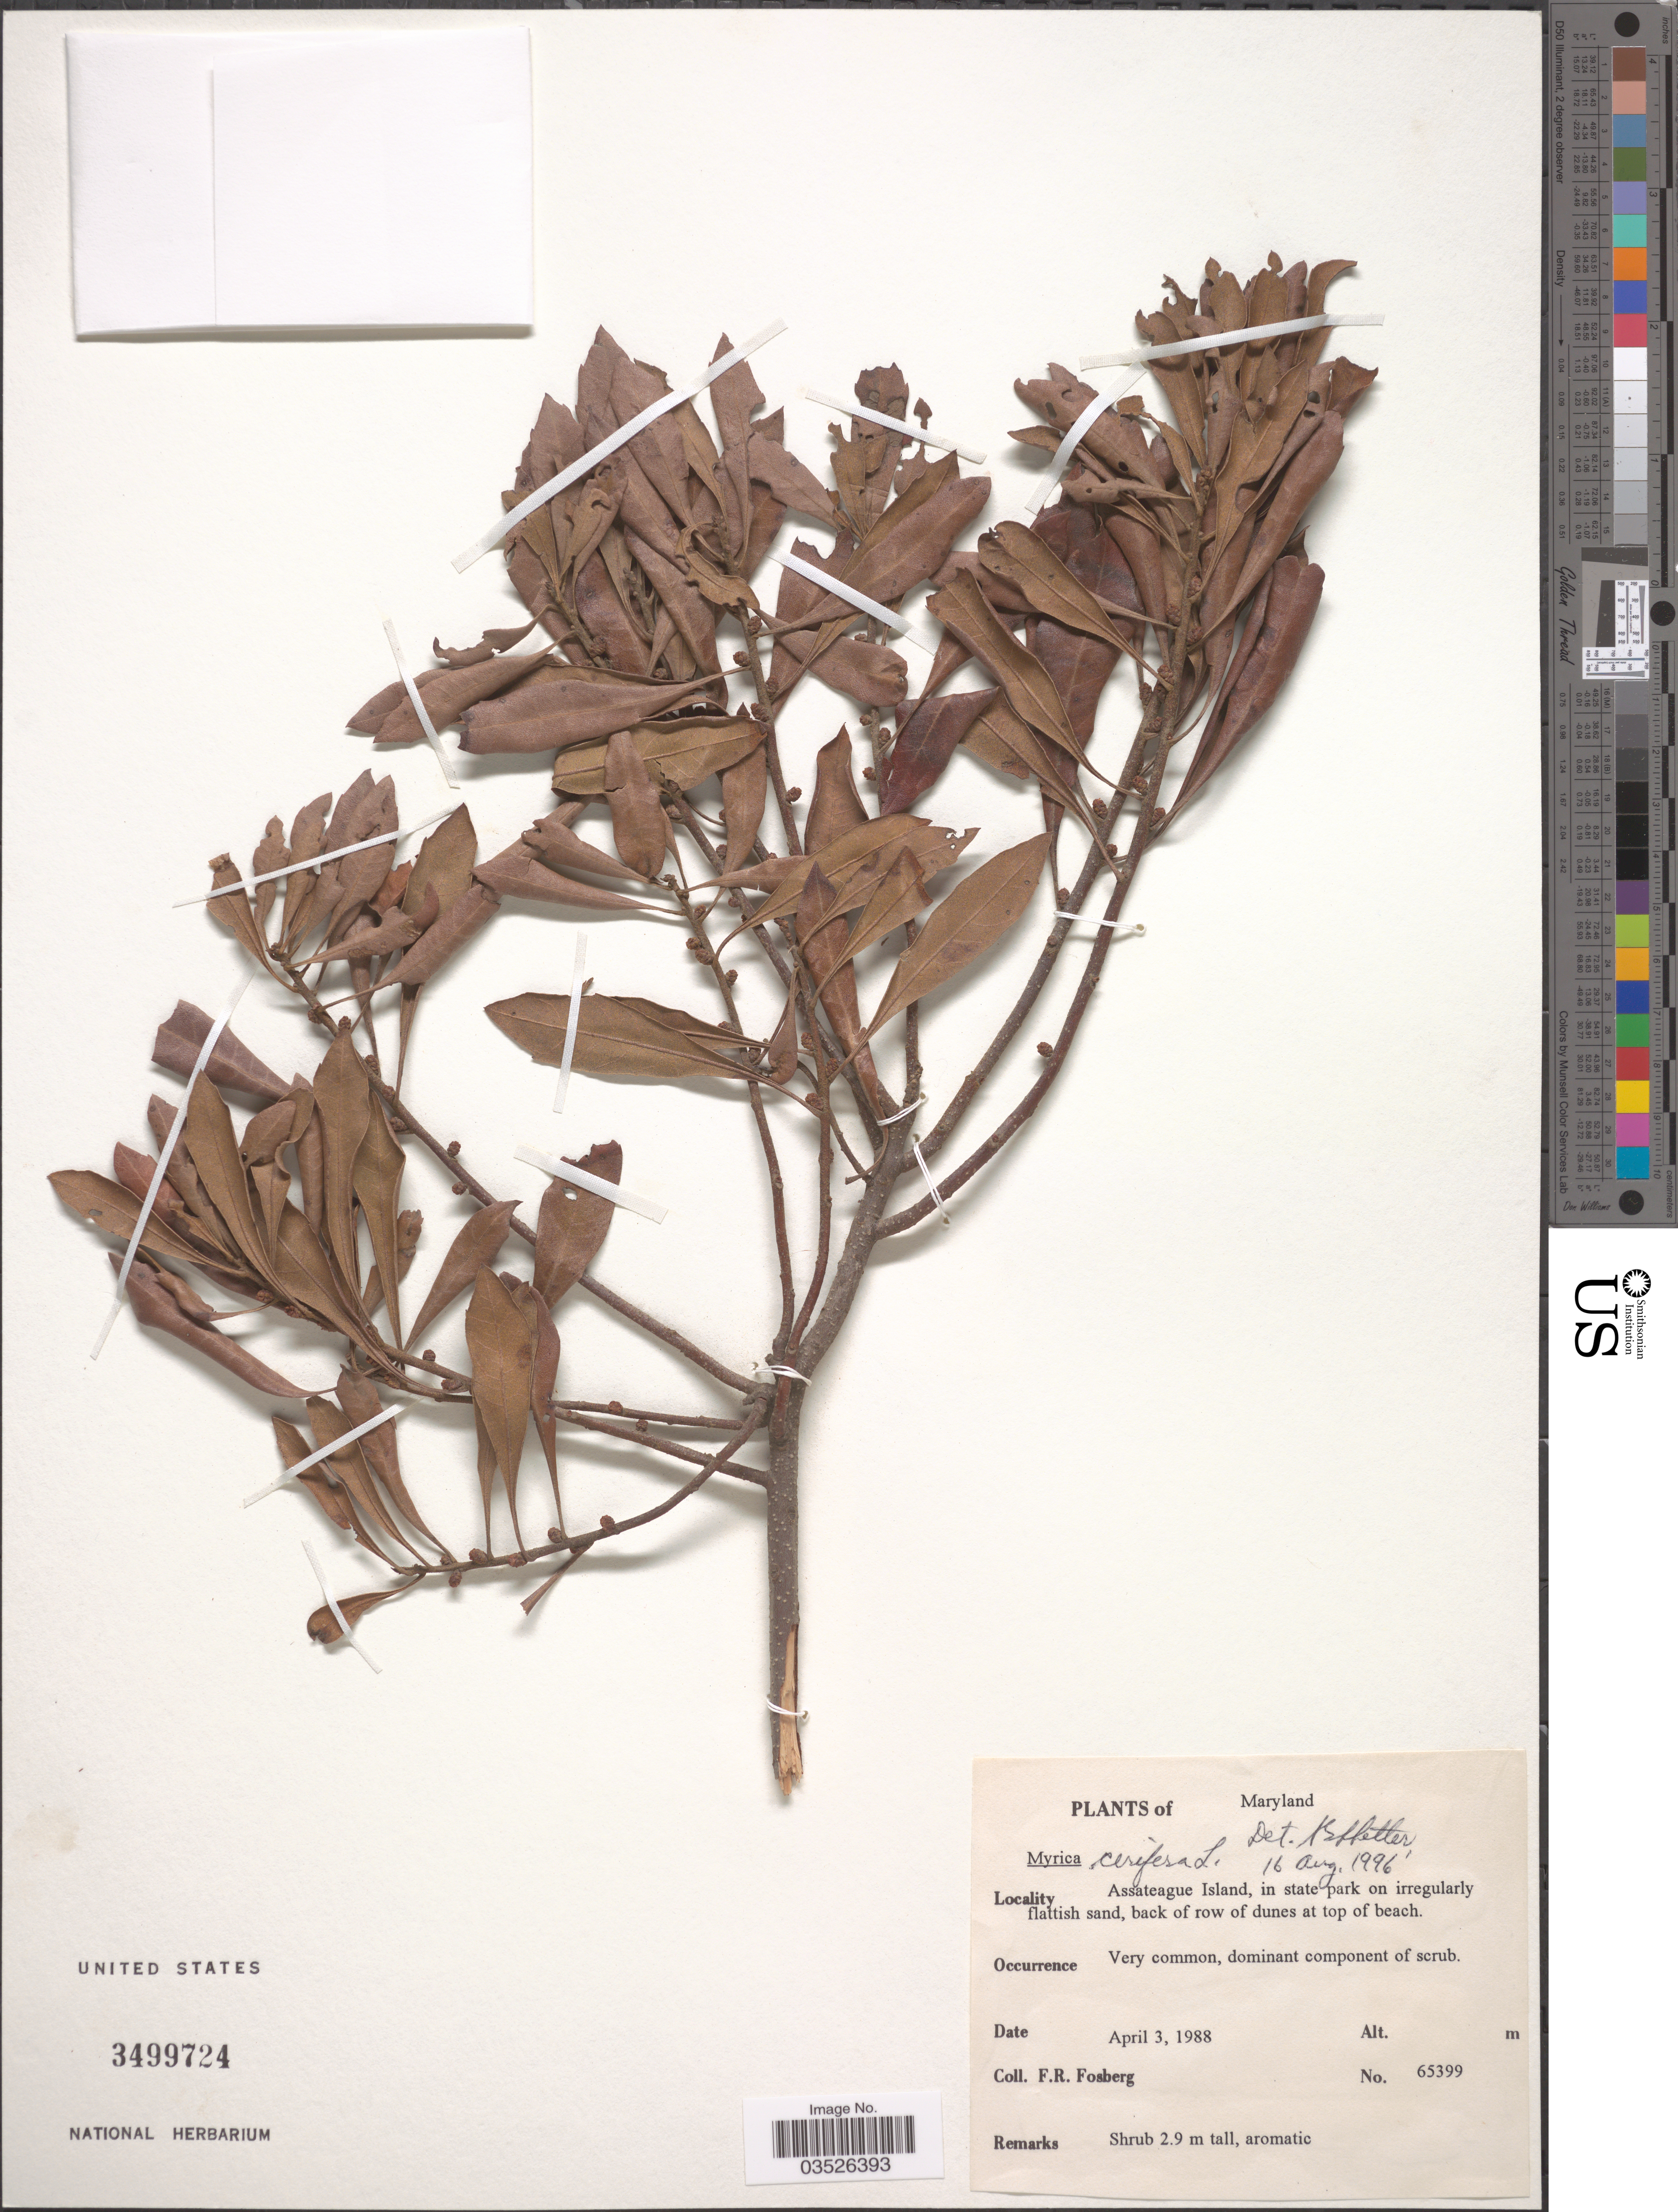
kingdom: Plantae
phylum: Tracheophyta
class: Magnoliopsida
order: Fagales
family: Myricaceae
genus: Morella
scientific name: Morella cerifera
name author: (L.) Small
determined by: Strong, M. T., (US), Smithsonian Institution - National Museum of Natural History (UNITED STATES)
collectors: F. R. Fosberg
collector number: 65399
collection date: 1988-04-03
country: United States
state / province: Maryland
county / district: Worcester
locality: Assateague Island, in state park on irregularly flattish sand, back of row of dunes at top of beach.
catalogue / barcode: US 3499724